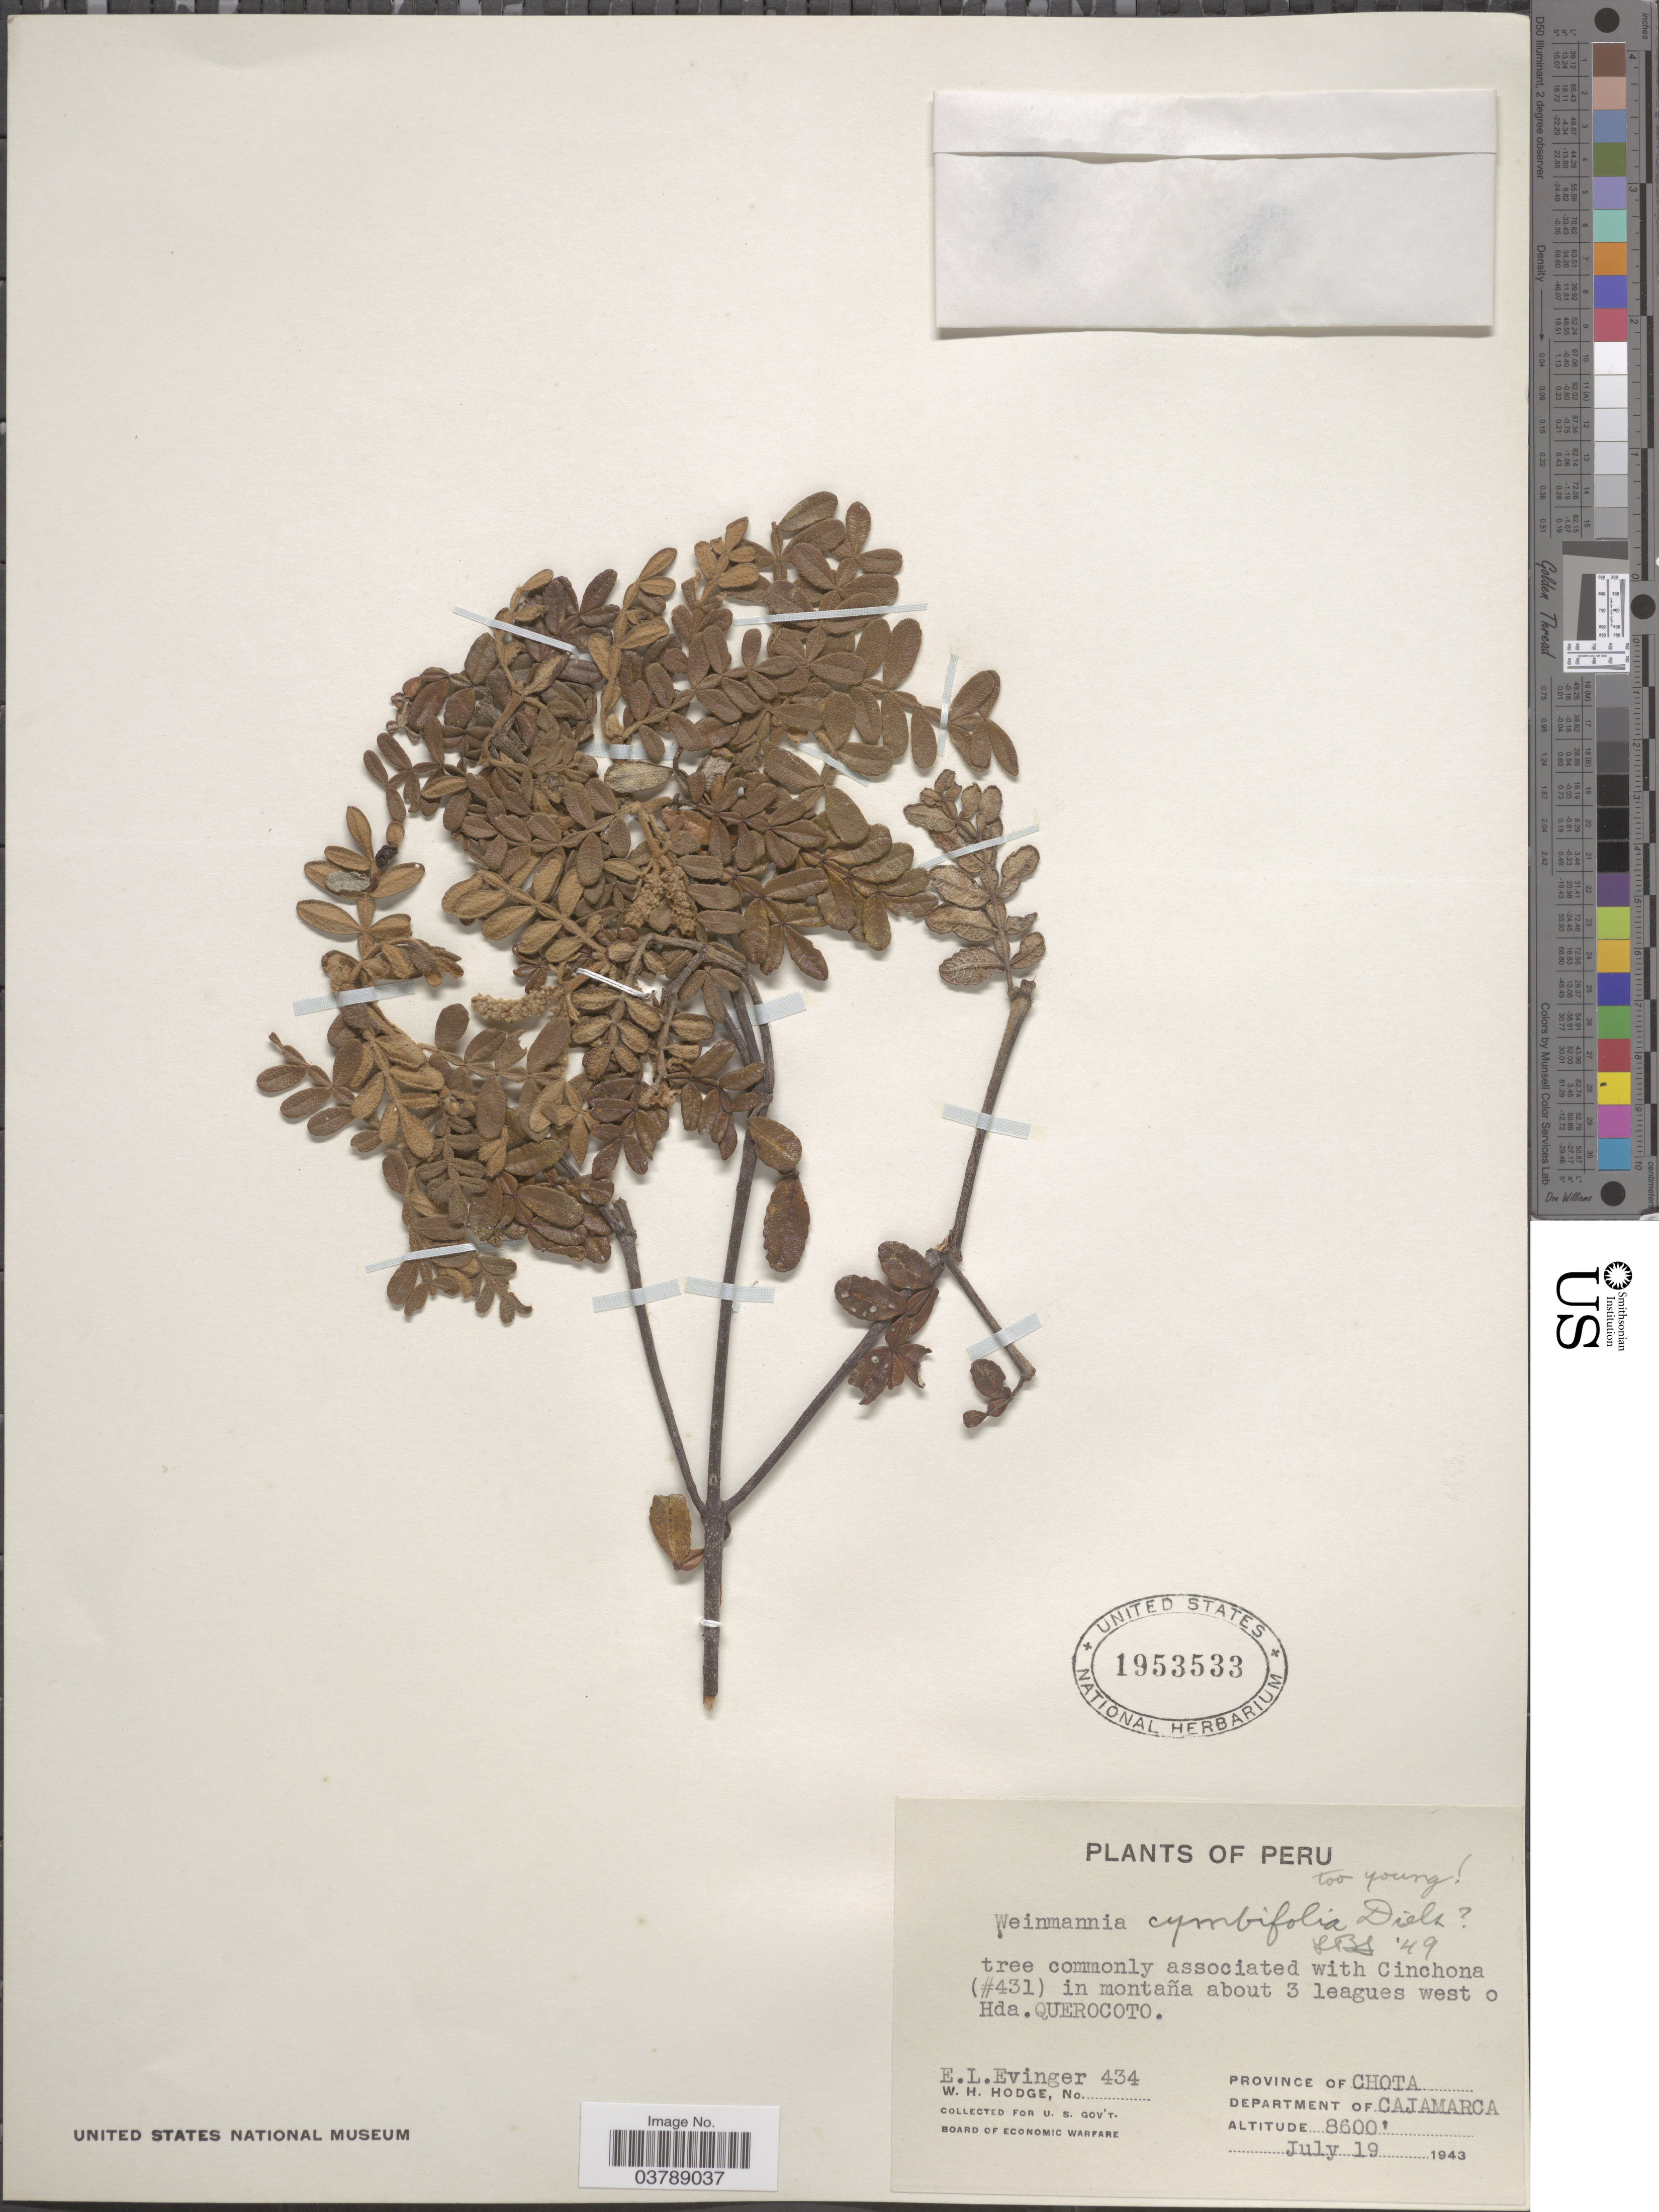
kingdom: Plantae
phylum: Tracheophyta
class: Magnoliopsida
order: Oxalidales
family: Cunoniaceae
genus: Weinmannia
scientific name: Weinmannia cymbifolia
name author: Diels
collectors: E. Evinger & W. Hodge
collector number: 434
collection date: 1943-07-19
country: Peru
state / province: Cajamarca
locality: In montaña about 3 leagues west o Hda. Querocoto. Province of Chota. Department of Cajamarca.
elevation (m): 2621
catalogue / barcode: US 1953533